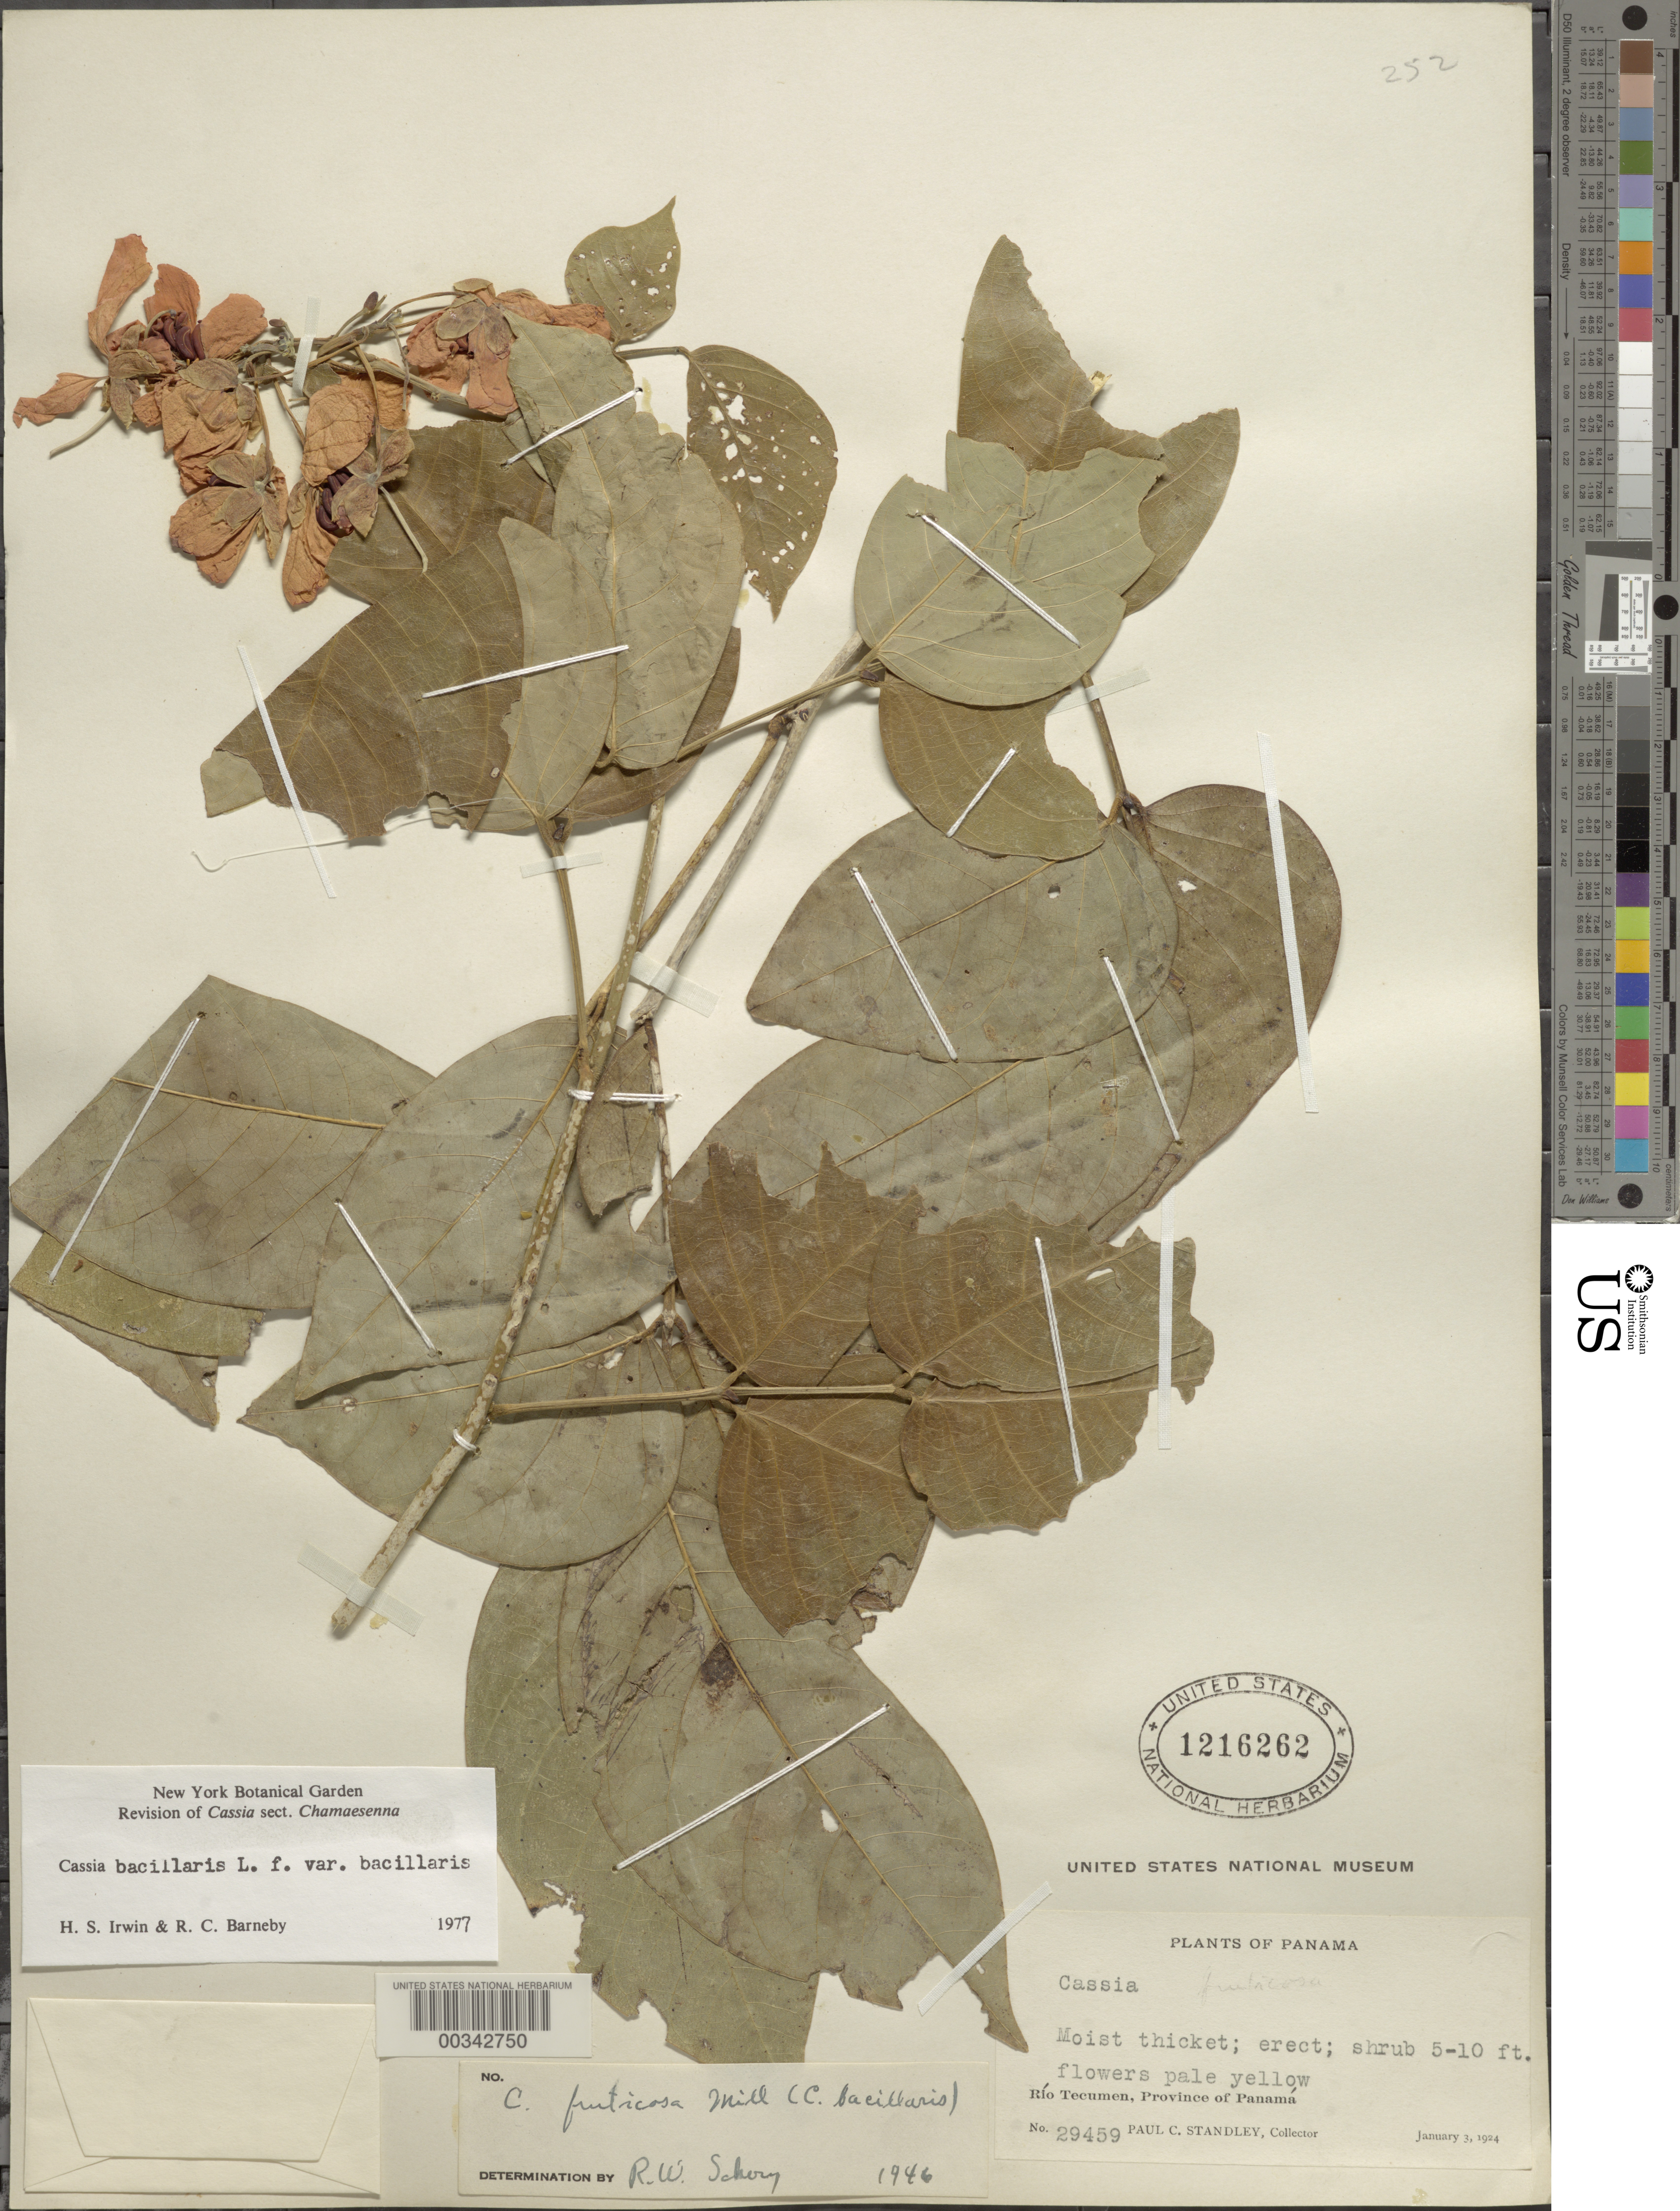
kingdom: Plantae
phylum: Tracheophyta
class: Magnoliopsida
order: Fabales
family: Fabaceae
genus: Senna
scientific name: Senna bacillaris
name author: (L. f.) H.S. Irwin & Barneby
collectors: P. C. Standley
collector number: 29459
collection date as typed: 03 Jan 1924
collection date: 1924-01-03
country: Panama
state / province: Panamá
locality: Rio Tecumen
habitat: Moist thicket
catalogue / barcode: US 1216262